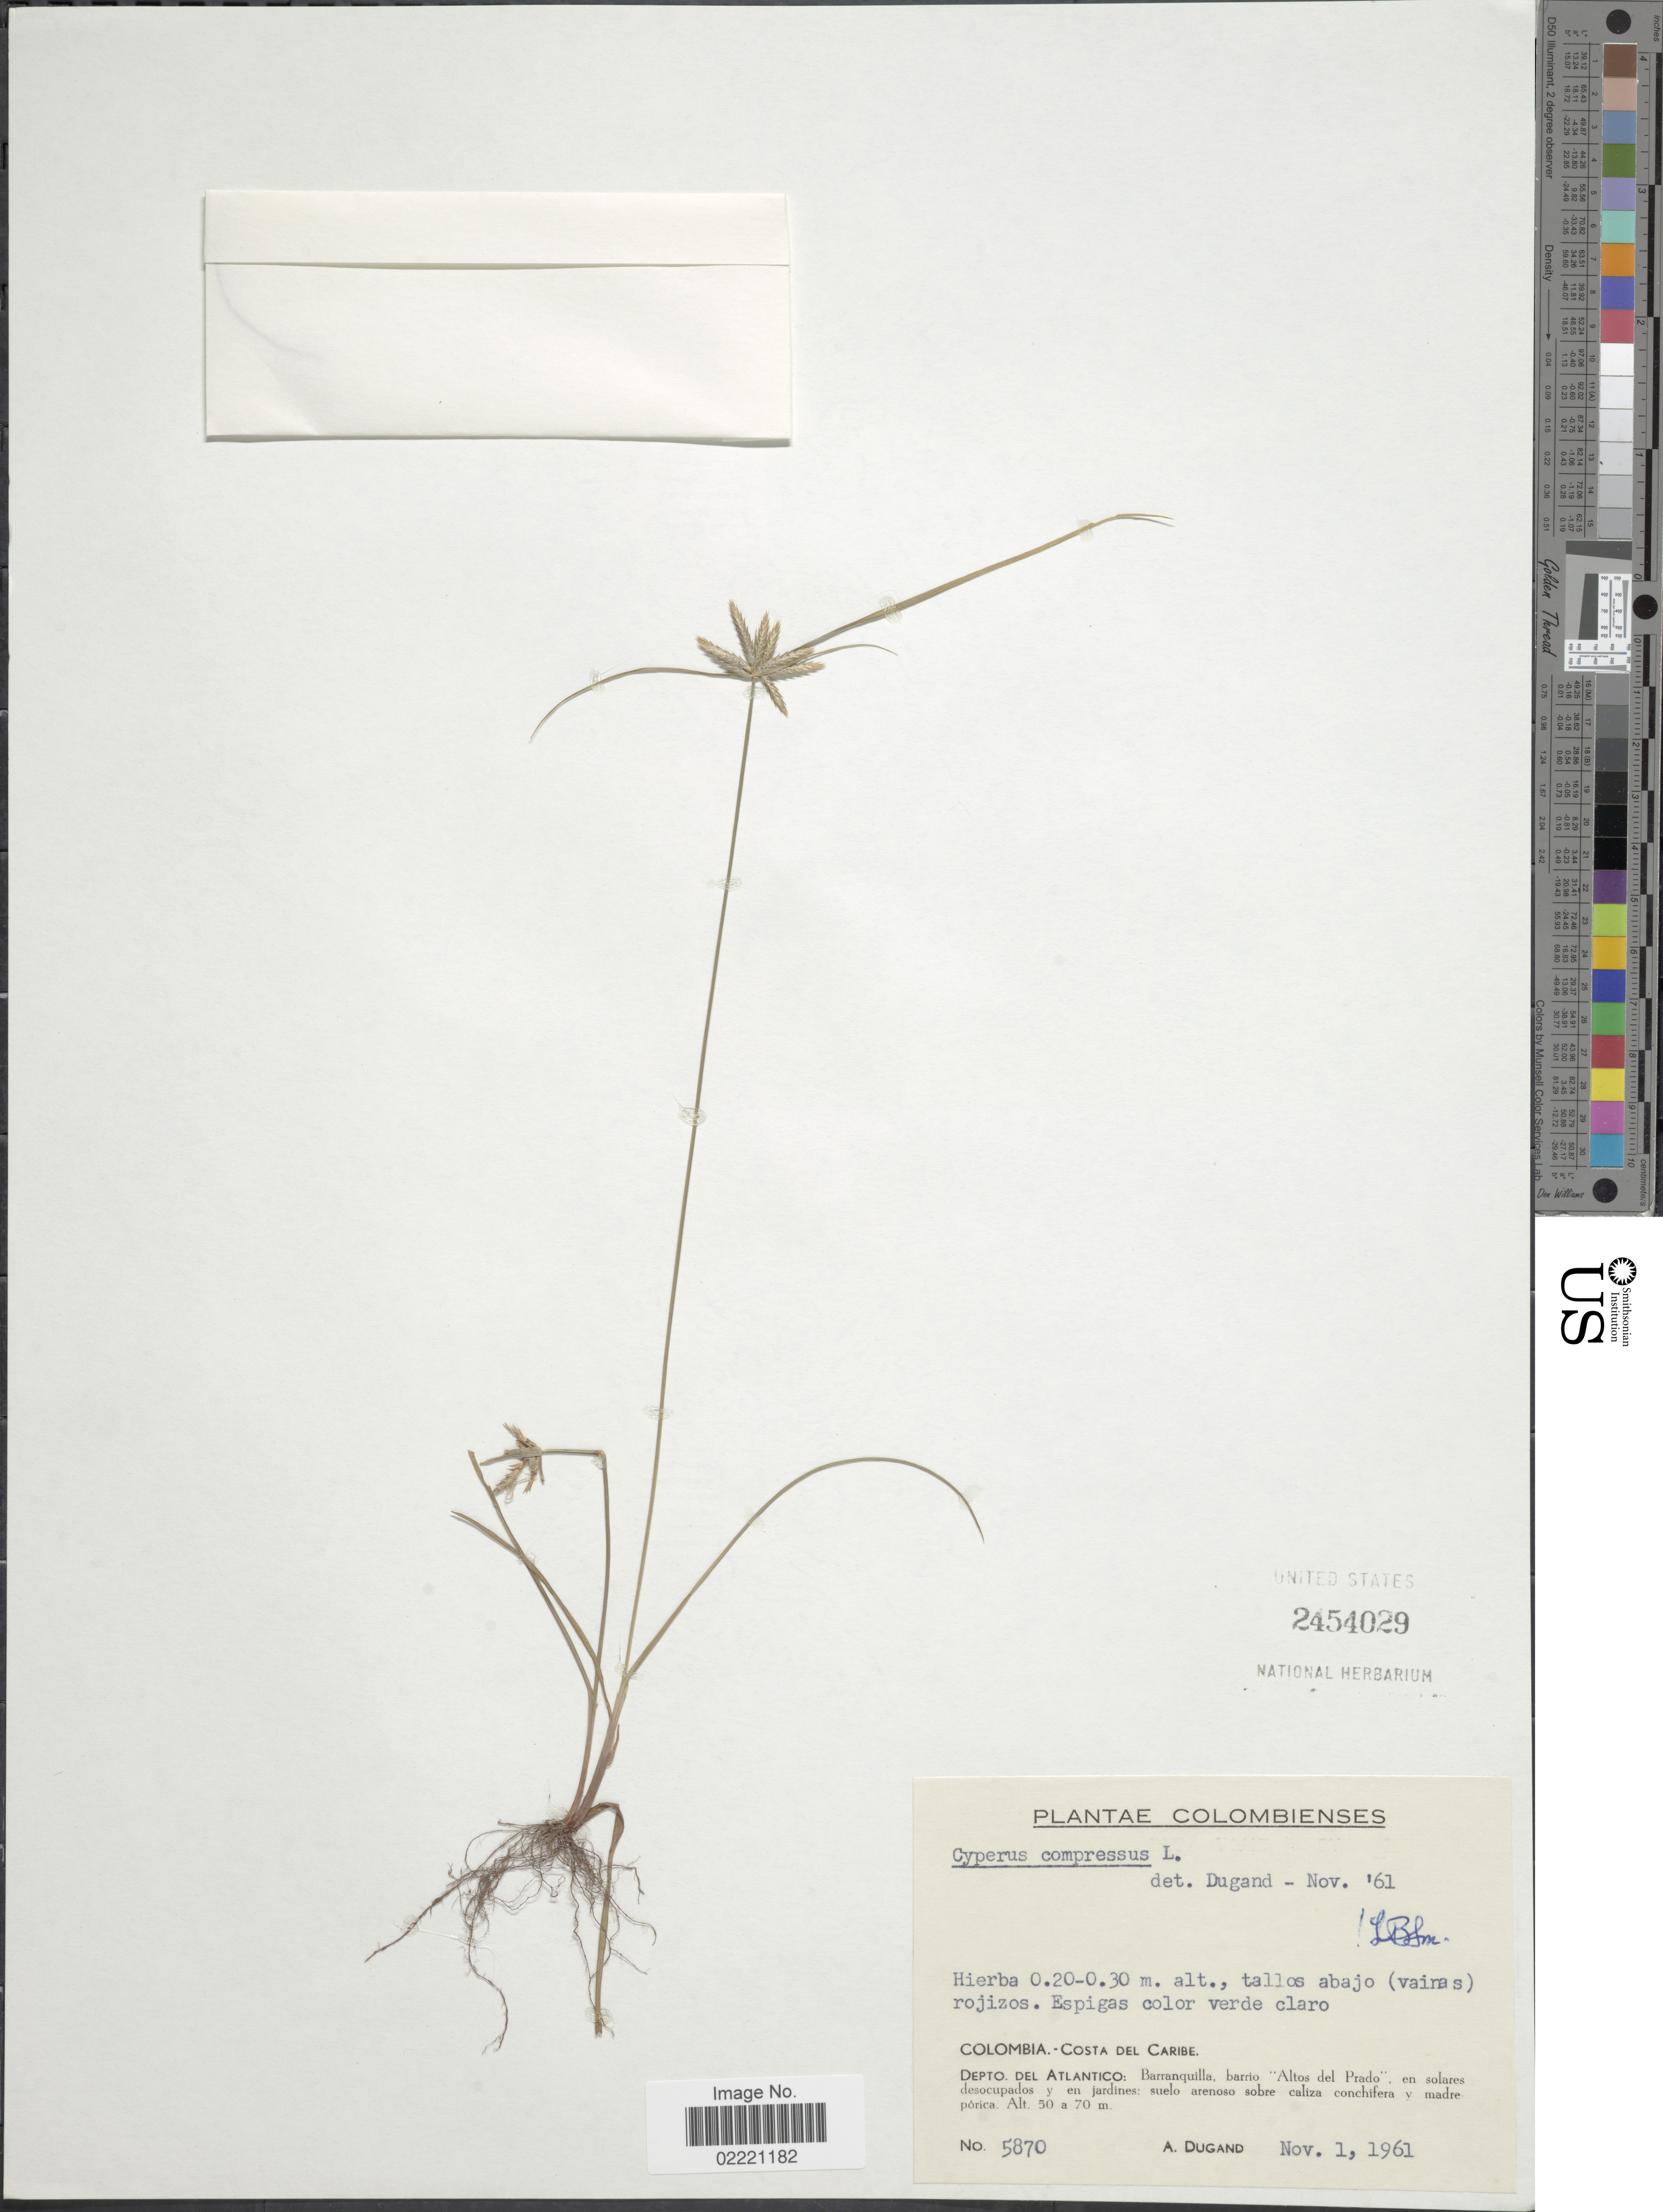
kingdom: Plantae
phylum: Tracheophyta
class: Liliopsida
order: Poales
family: Cyperaceae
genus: Cyperus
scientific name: Cyperus compressus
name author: L.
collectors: A. Dugand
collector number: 5870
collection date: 1961-11-01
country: Colombia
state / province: Atlántico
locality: Costa del Caribe, Barranquilla, barrio "Altos del Prado", solares desocupados y en jardines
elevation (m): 50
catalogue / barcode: US 2454029